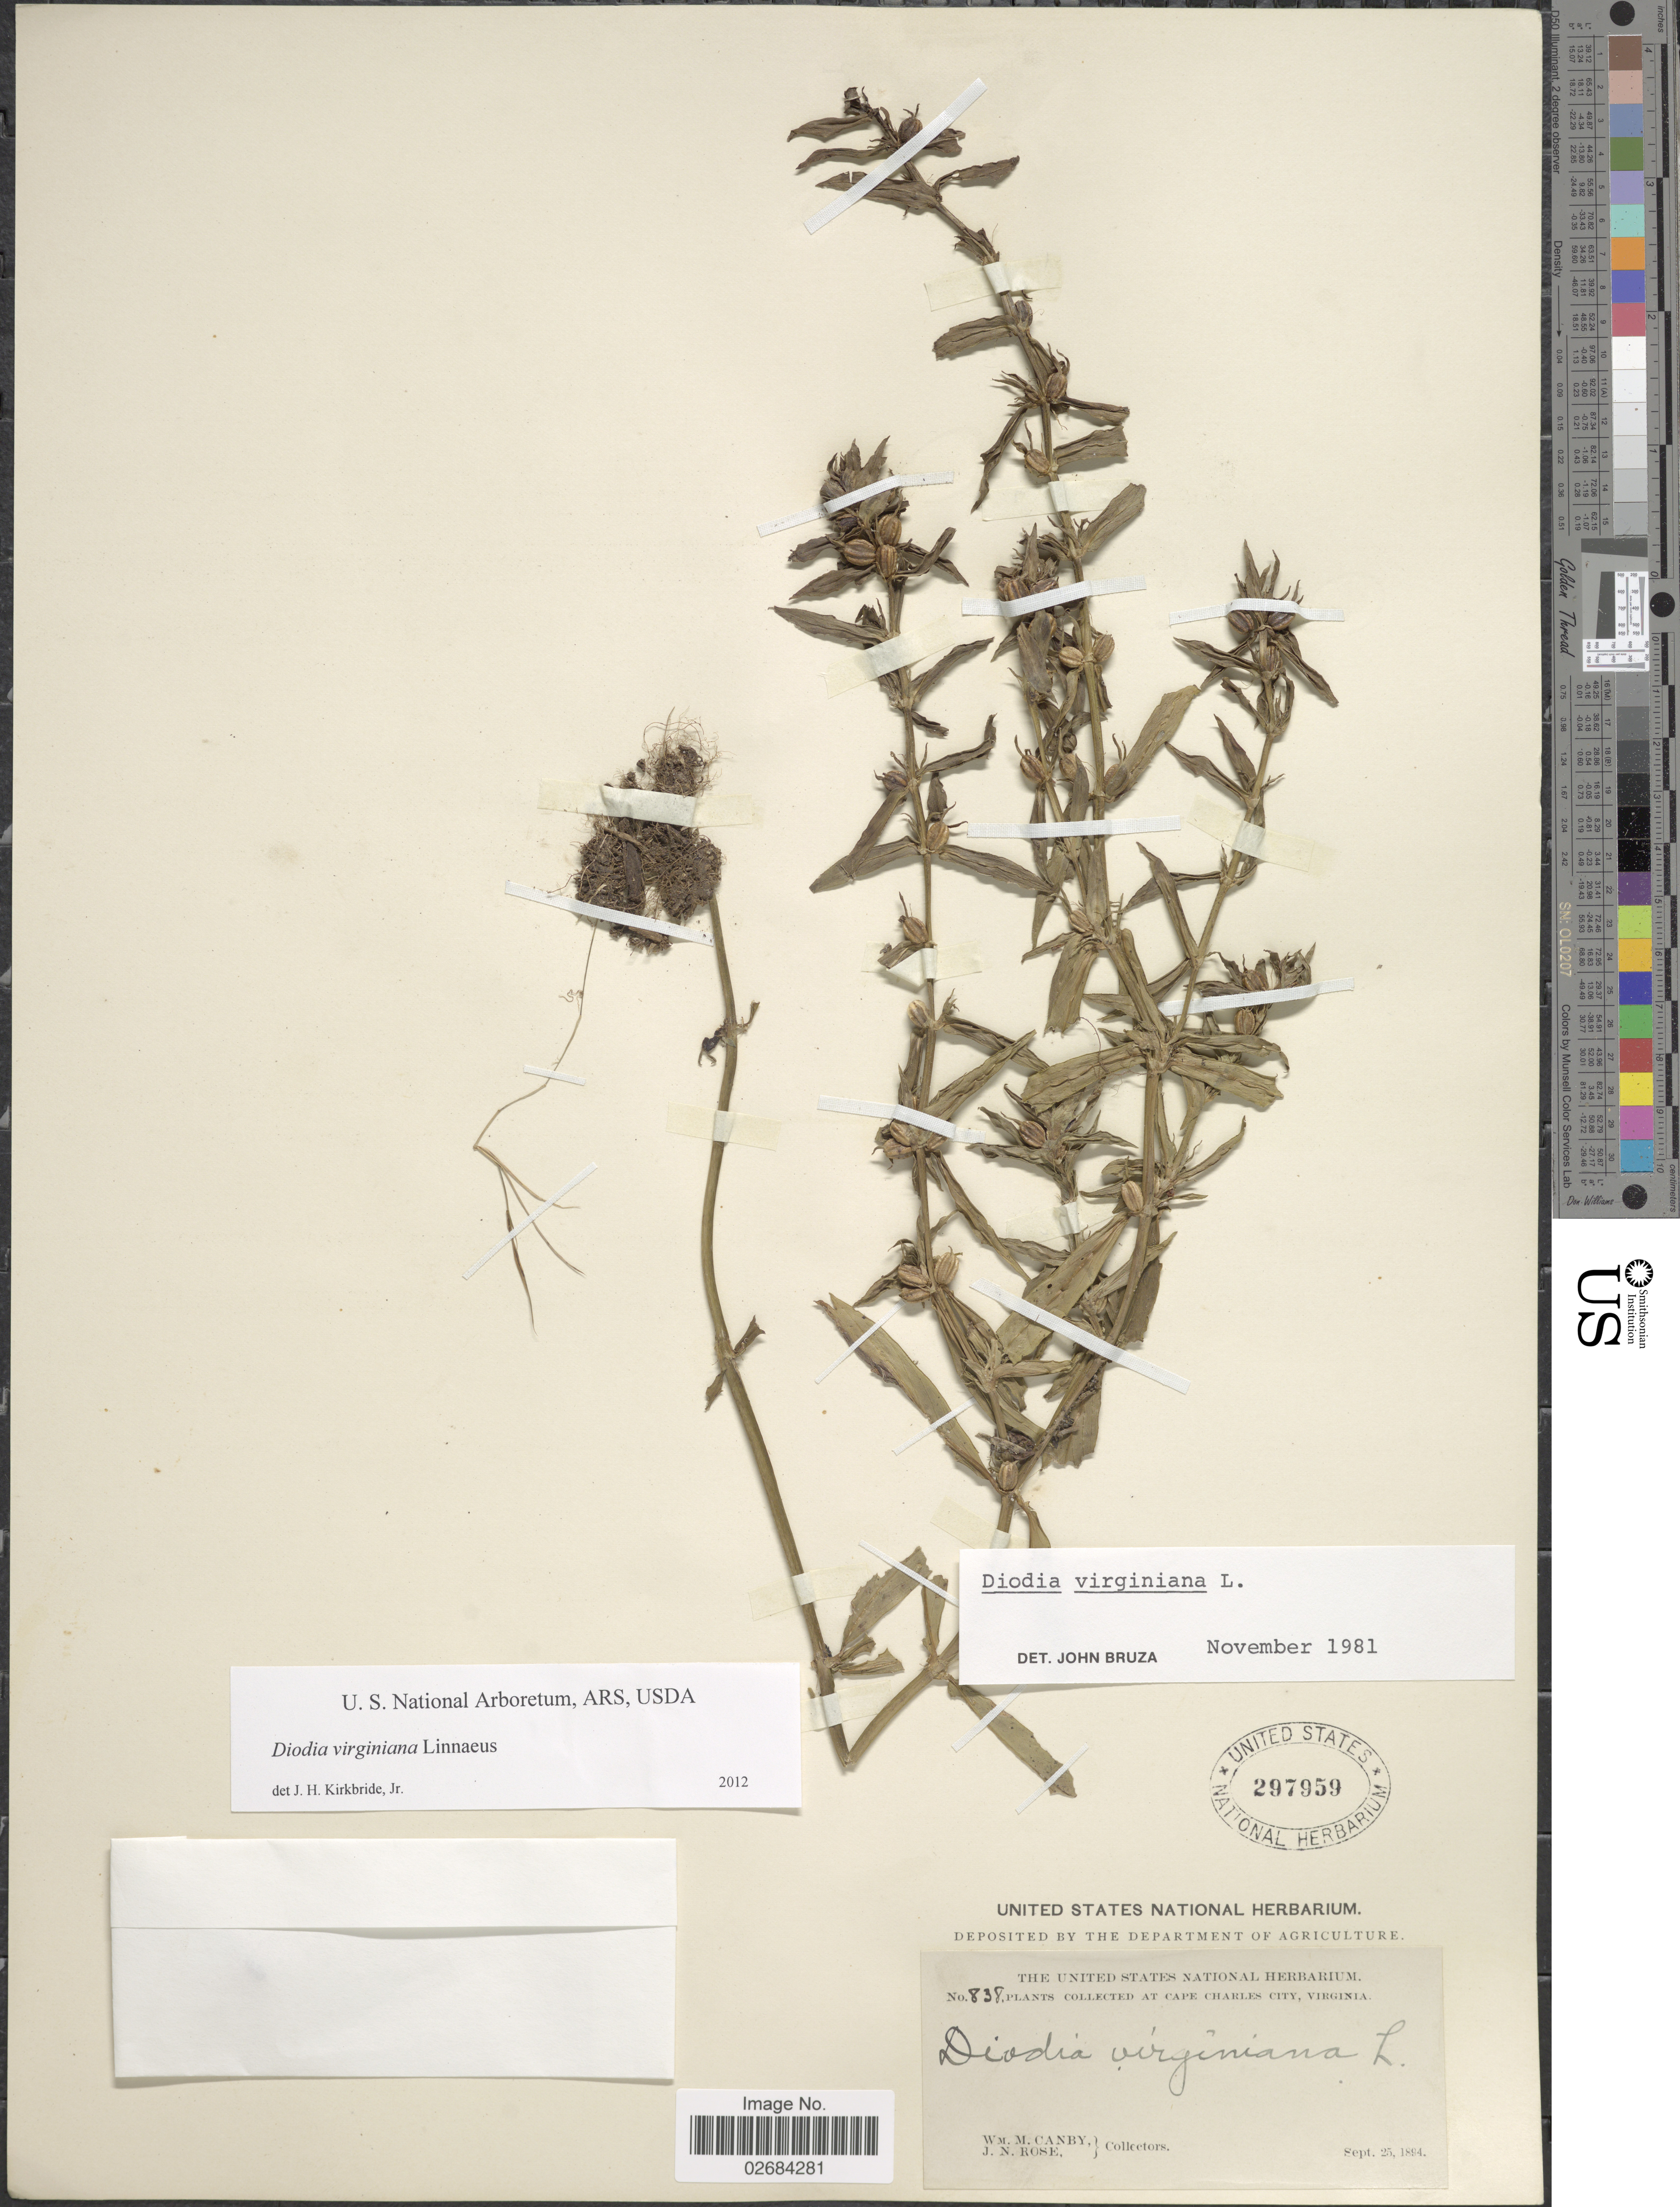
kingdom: Plantae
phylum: Tracheophyta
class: Magnoliopsida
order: Gentianales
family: Rubiaceae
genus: Diodia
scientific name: Diodia virginiana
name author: L.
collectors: W. M. Canby & J. N. Rose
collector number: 838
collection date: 1894-09-25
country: United States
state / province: Virginia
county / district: Accomack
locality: Cape Charles City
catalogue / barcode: US 297959